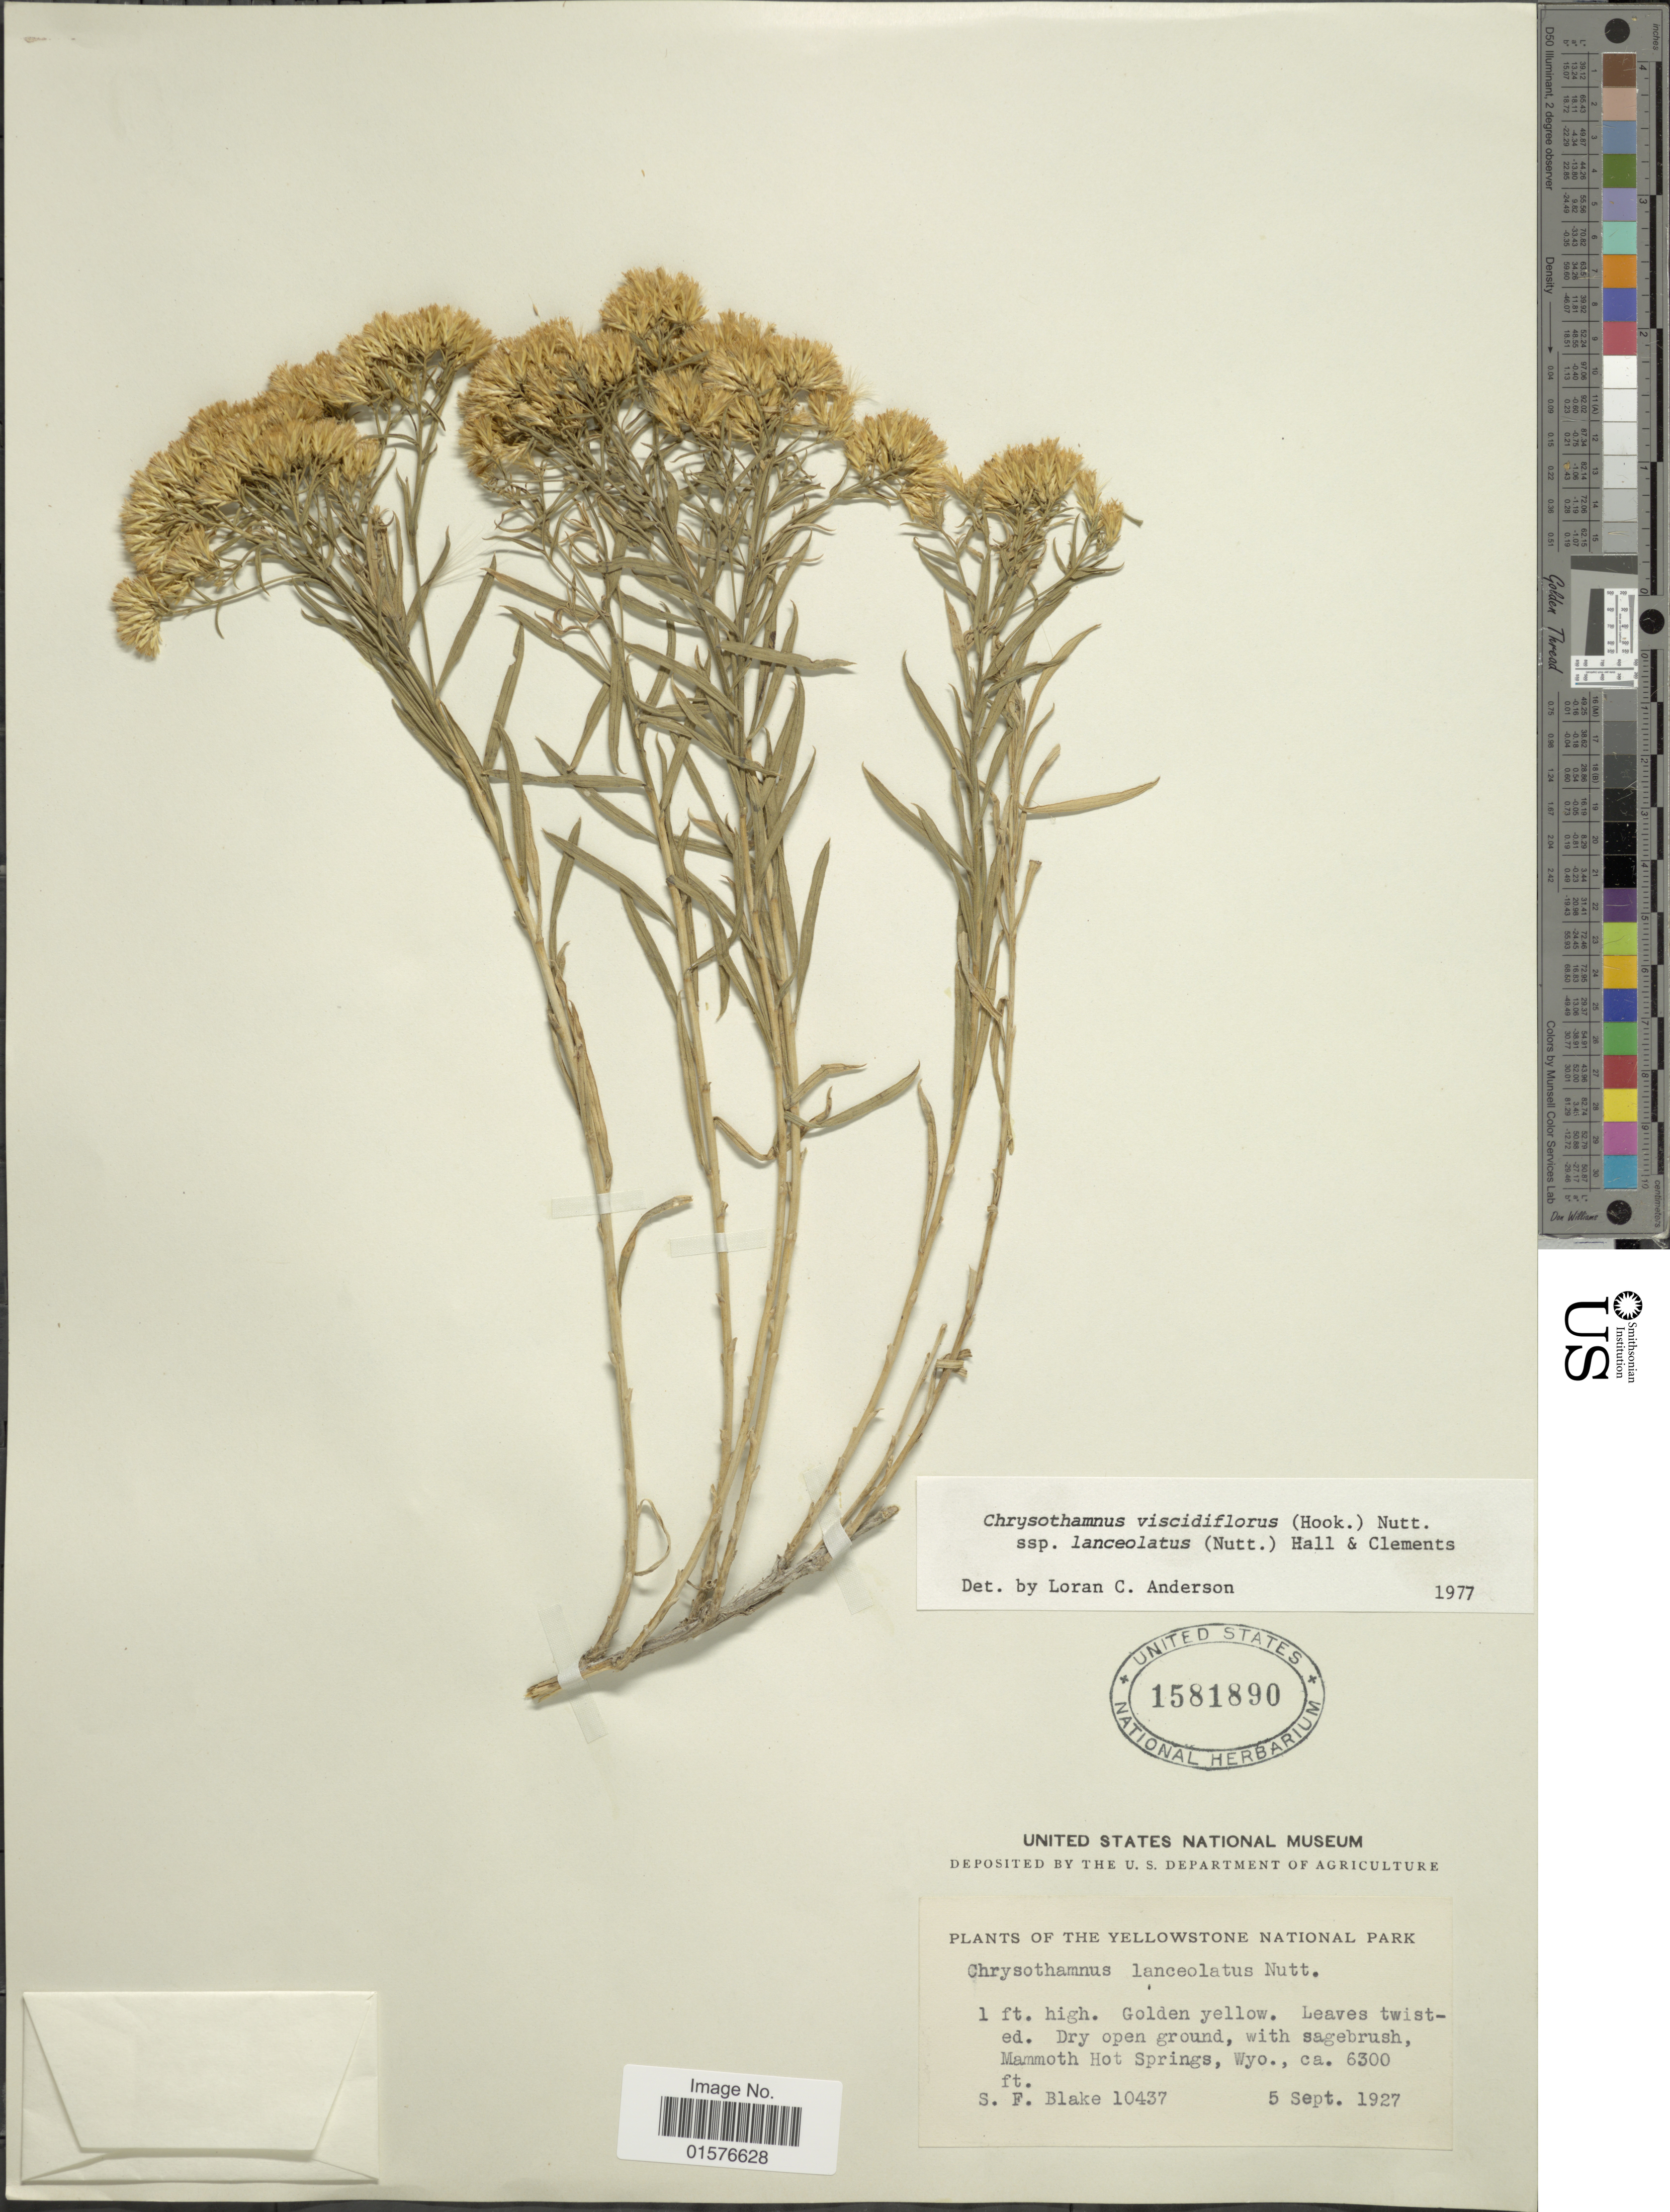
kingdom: Plantae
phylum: Tracheophyta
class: Magnoliopsida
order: Asterales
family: Asteraceae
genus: Chrysothamnus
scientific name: Chrysothamnus viscidiflorus subsp. lanceolatus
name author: (Nutt.) H.M. Hall & Clem.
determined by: Urbatsch, Lowell E., Curator (LSU), Louisiana State University (UNITED STATES)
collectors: S. Blake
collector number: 10437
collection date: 1927-09-05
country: United States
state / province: Wyoming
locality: The Yellowstone National Park, Mammoth Hot Springs.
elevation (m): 1920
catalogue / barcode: US 1581890